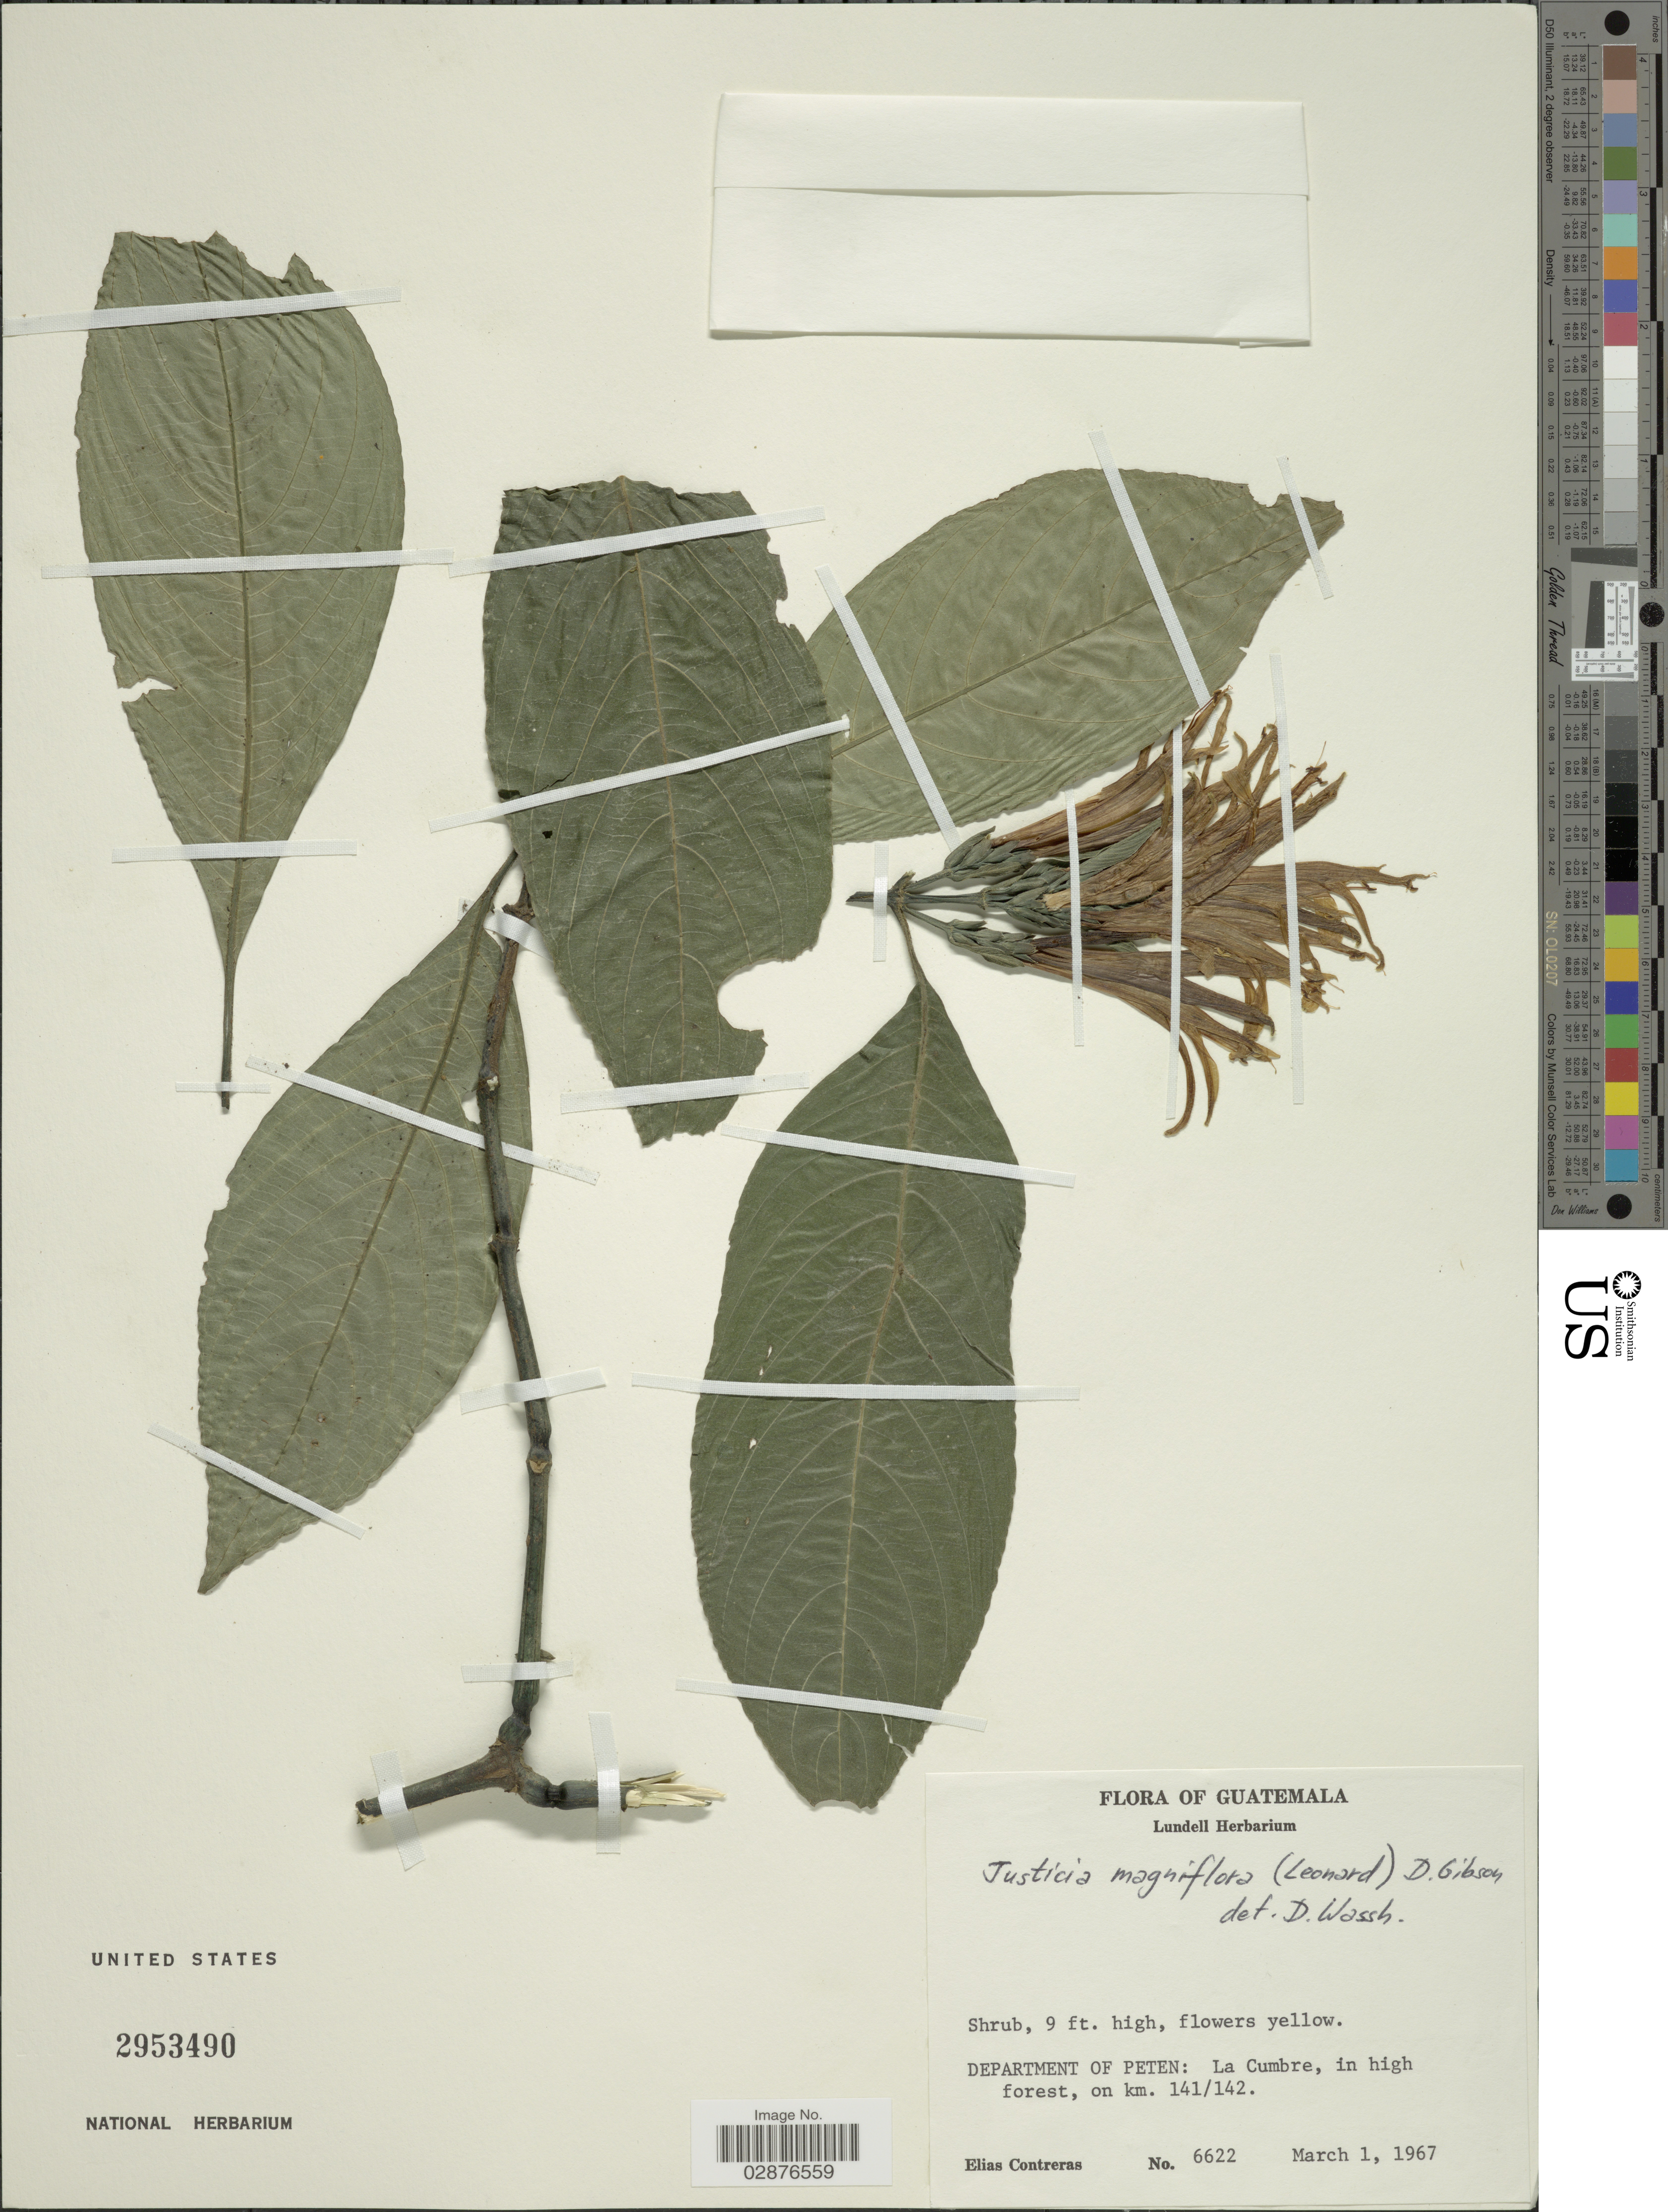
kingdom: Plantae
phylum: Tracheophyta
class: Magnoliopsida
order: Lamiales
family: Acanthaceae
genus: Justicia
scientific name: Justicia magniflora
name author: (S.F. Blake) D.N. Gibson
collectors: E. Contreras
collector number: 6622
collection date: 1967-03-01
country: Guatemala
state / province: El Petén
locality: Department of Peten: La Cumbre, in high forest, on km. 141/142.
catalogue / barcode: US 2953490